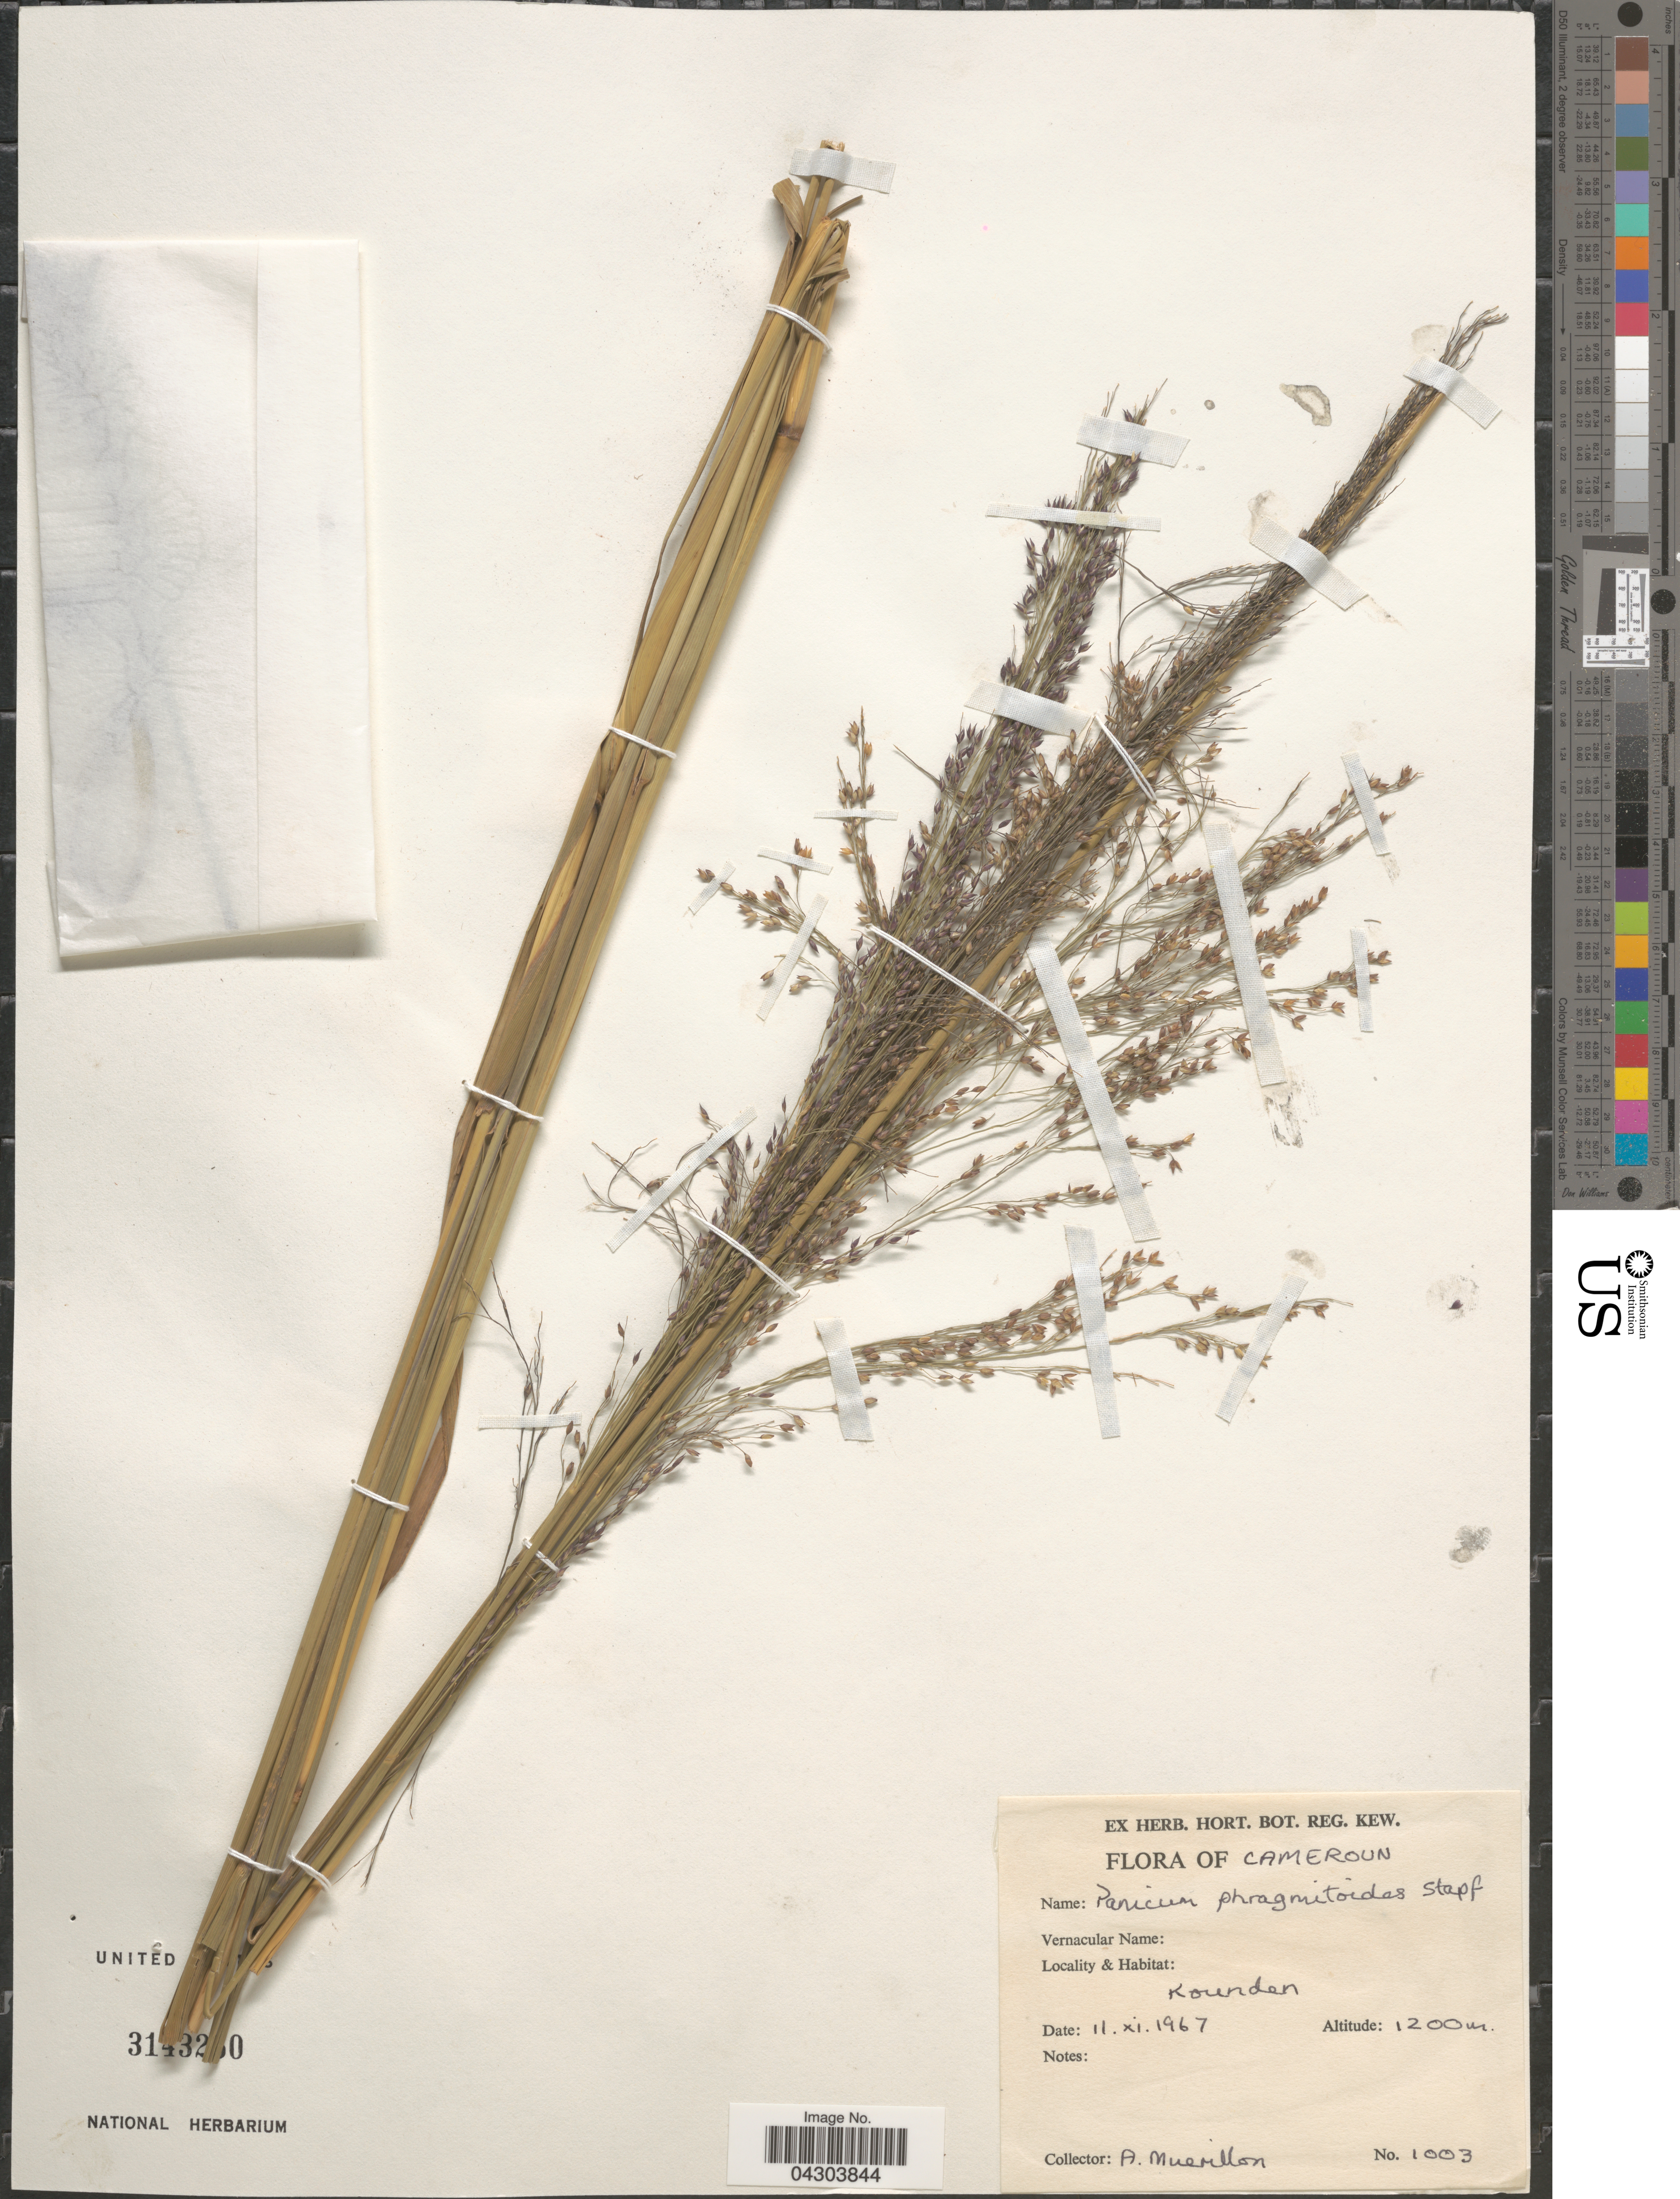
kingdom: Plantae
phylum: Tracheophyta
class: Liliopsida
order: Poales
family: Poaceae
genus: Panicum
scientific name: Panicum phragmitoides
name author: Stapf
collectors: A. Muerillon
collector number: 1003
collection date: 1967-11-11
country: Cameroon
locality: Kounden.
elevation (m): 1200